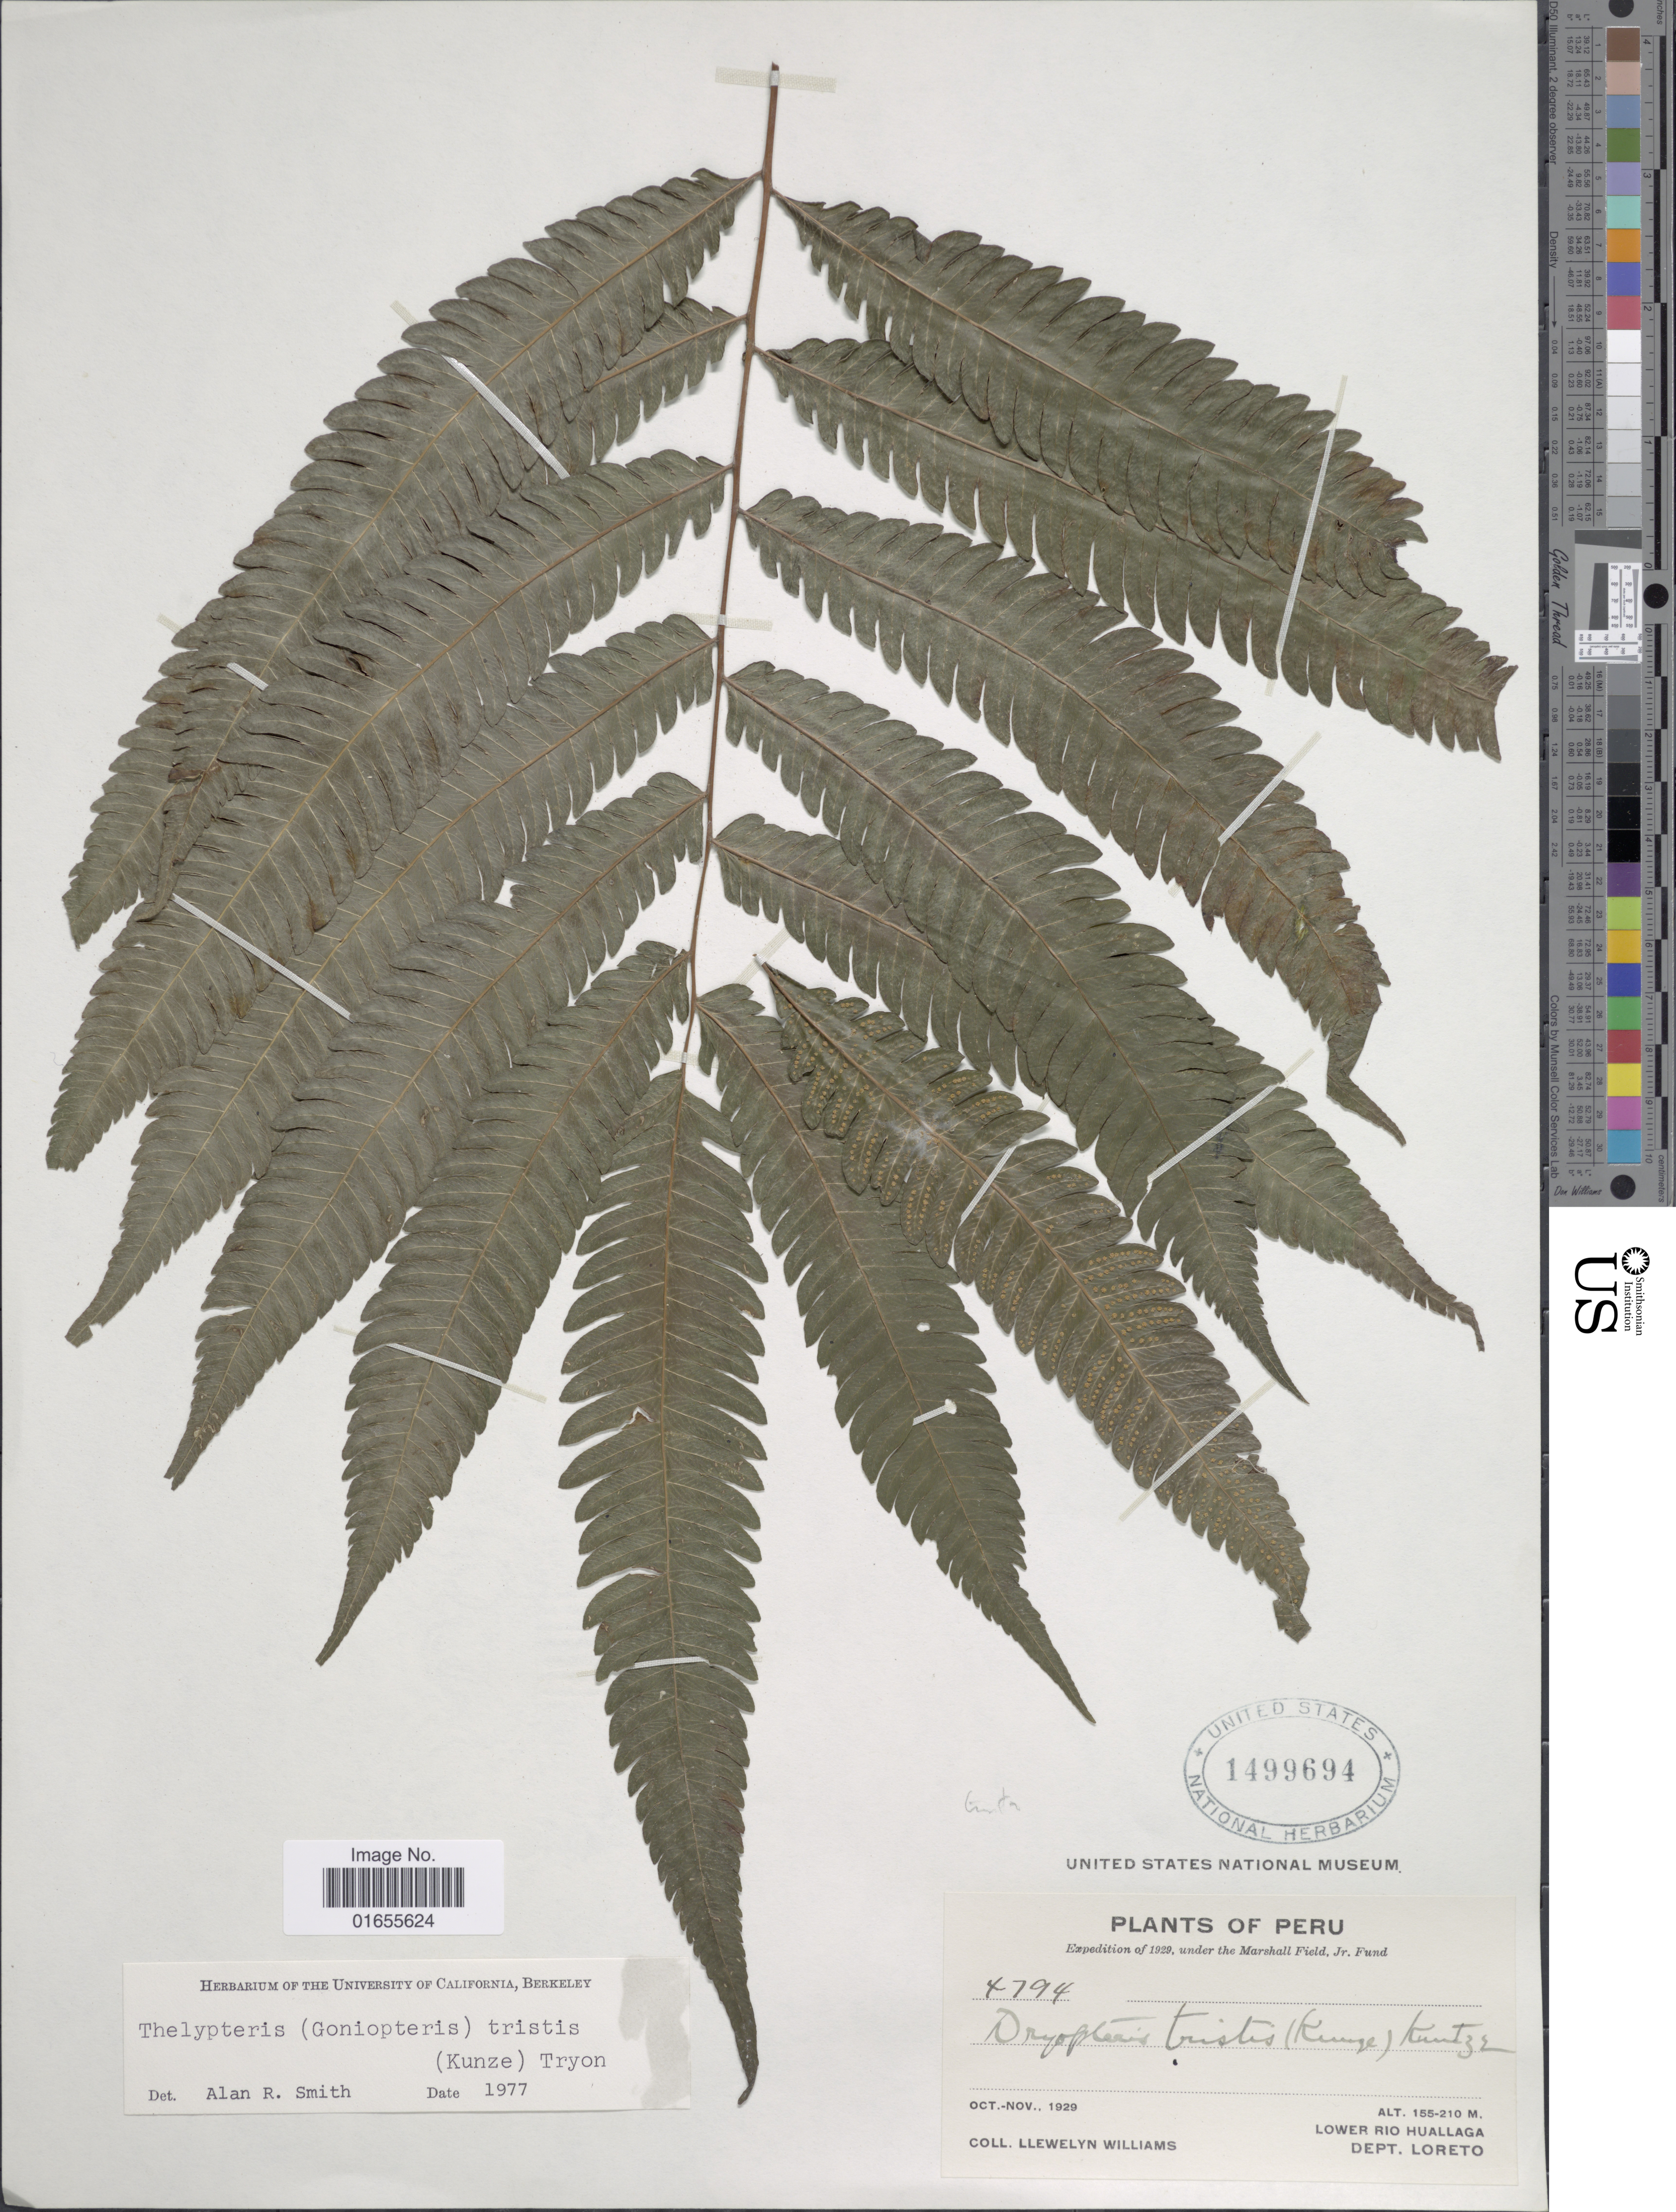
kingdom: Plantae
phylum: Tracheophyta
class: Polypodiopsida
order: Polypodiales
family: Thelypteridaceae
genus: Goniopteris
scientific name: Goniopteris tristis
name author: (Kuntze) Brade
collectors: Ll. Williams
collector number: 4794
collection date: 1929-10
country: Peru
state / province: Loreto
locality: Lower Rio Huallaga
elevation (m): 155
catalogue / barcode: US 1499694